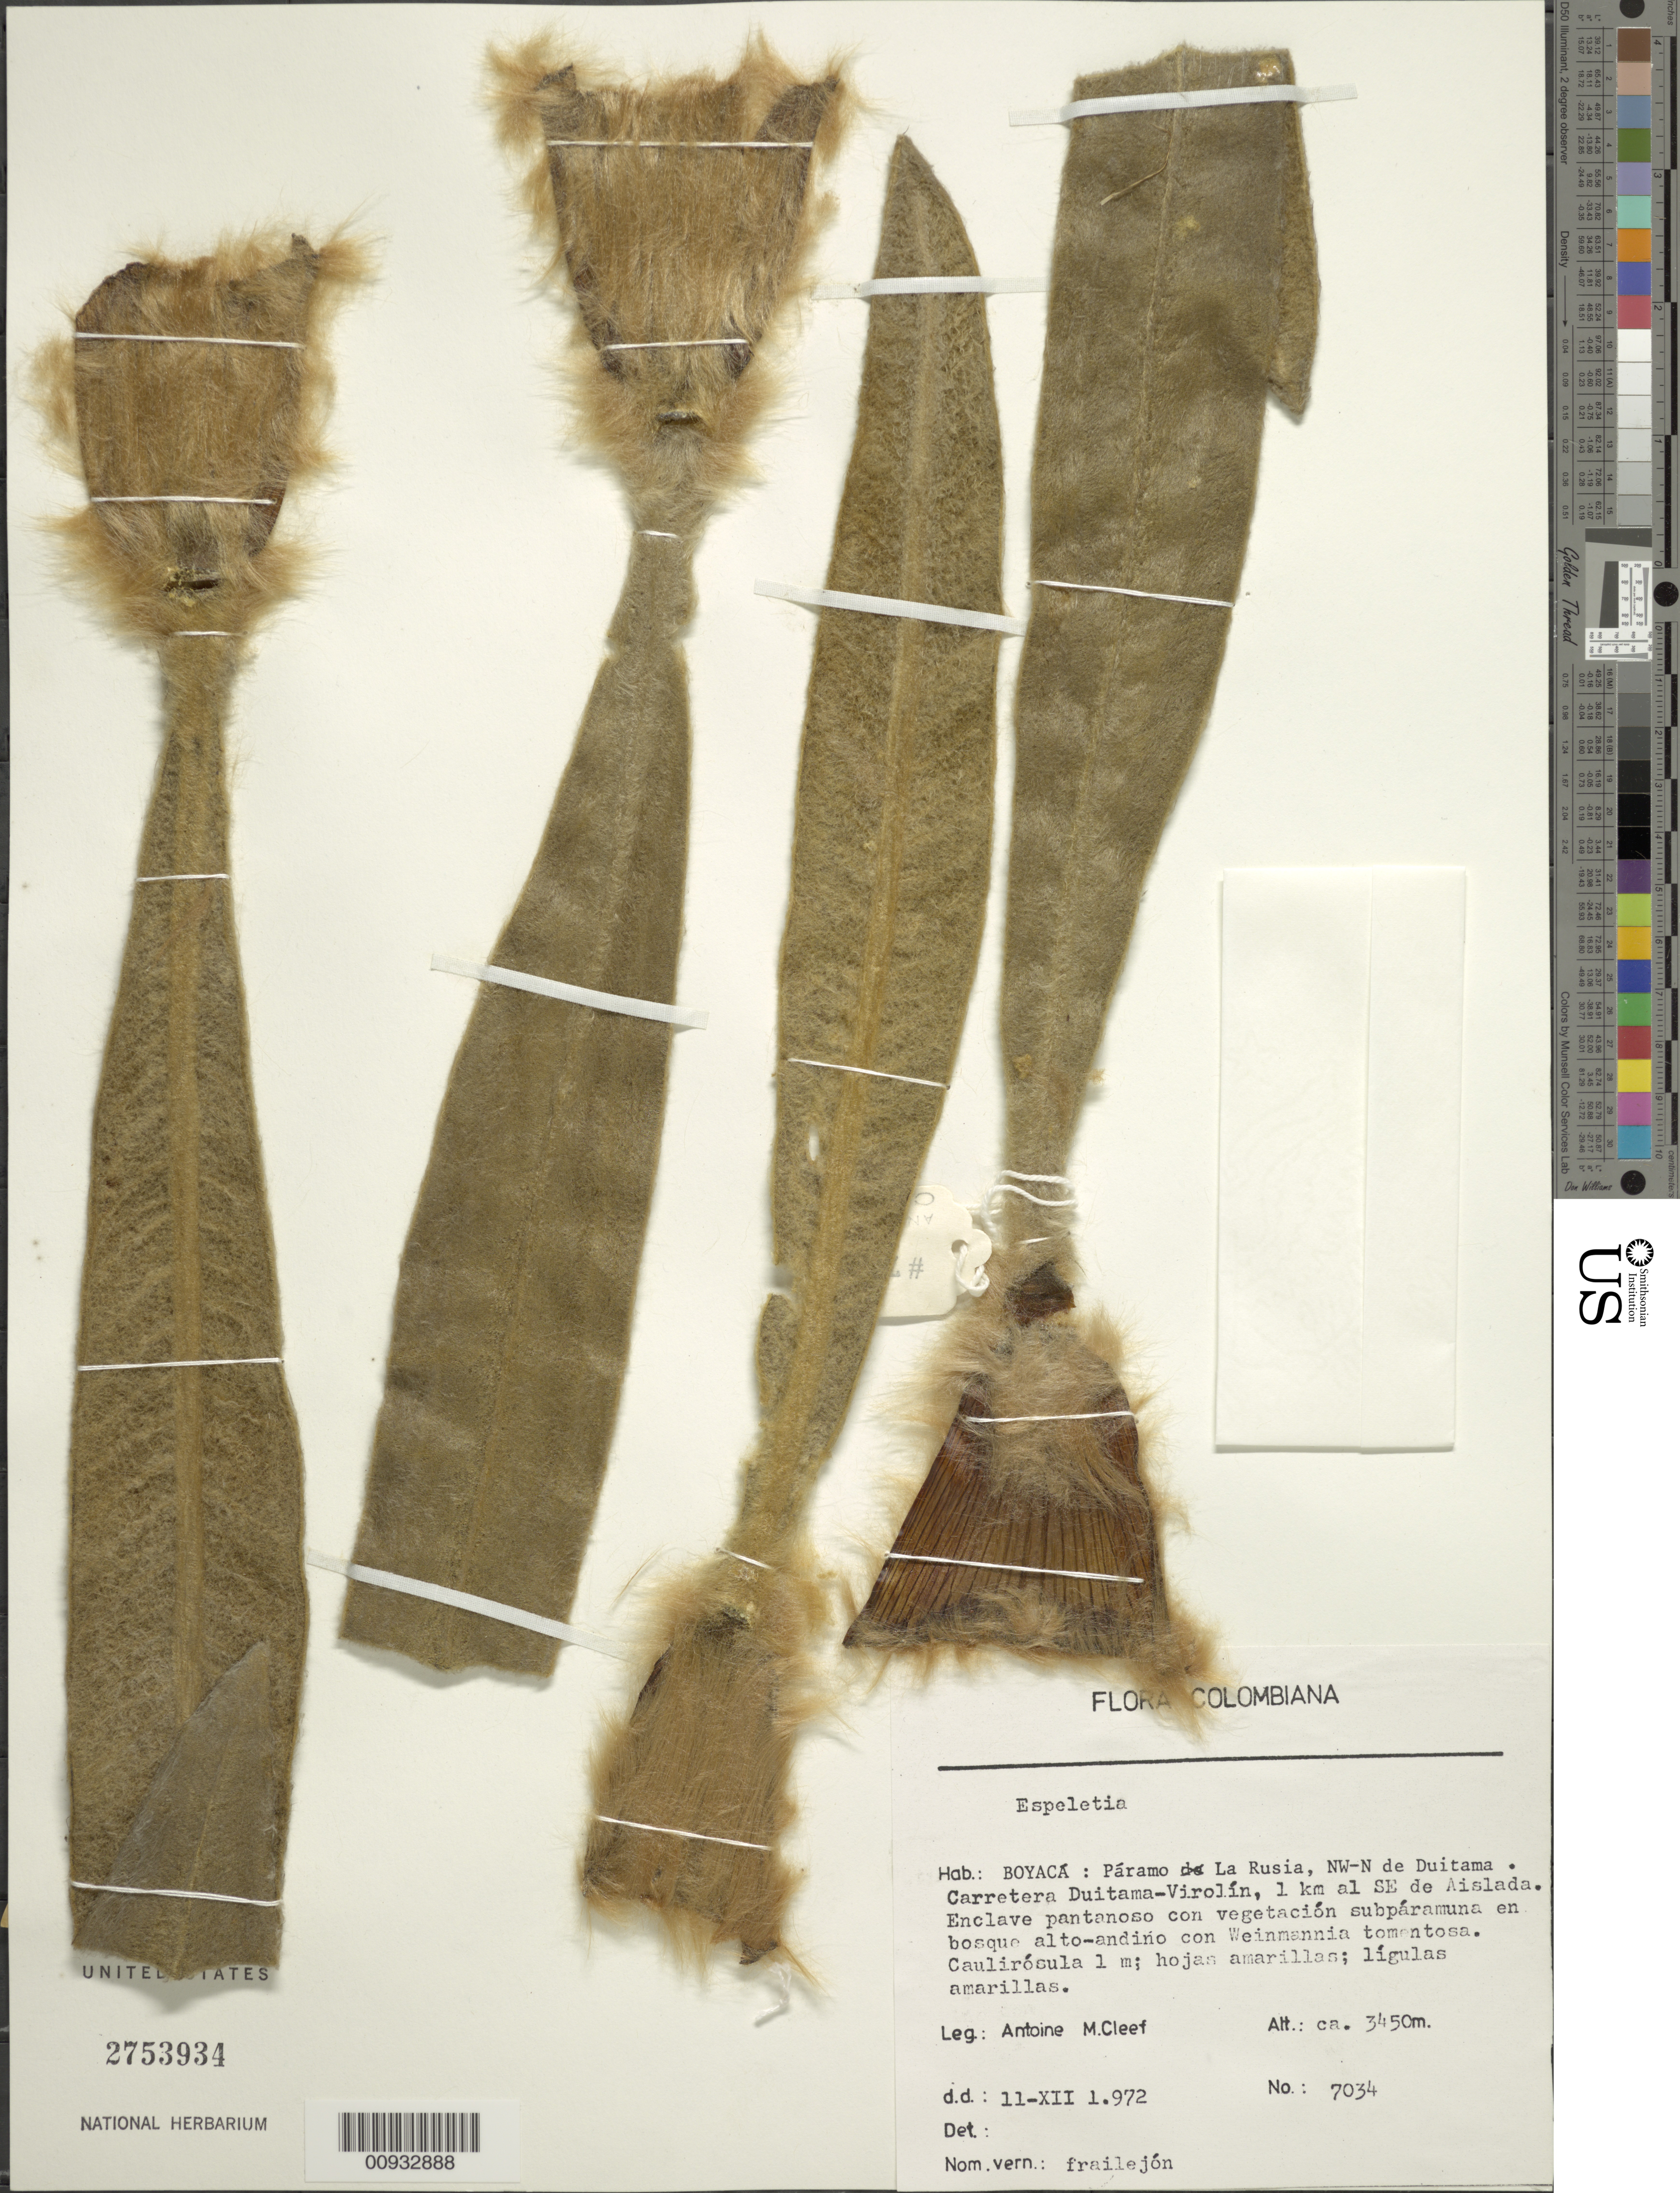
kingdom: Plantae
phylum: Tracheophyta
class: Magnoliopsida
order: Asterales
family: Asteraceae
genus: Espeletia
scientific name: Espeletia murilloi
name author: Cuatrec.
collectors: A. M. Cleef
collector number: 7034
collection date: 1972-12-11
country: Colombia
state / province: Boyacá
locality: Paramo La Rusia, NW-N de Duitama, Carretera Duitama-Virolin, 1 km al SE de Aislada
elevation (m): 3450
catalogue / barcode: US 2753934